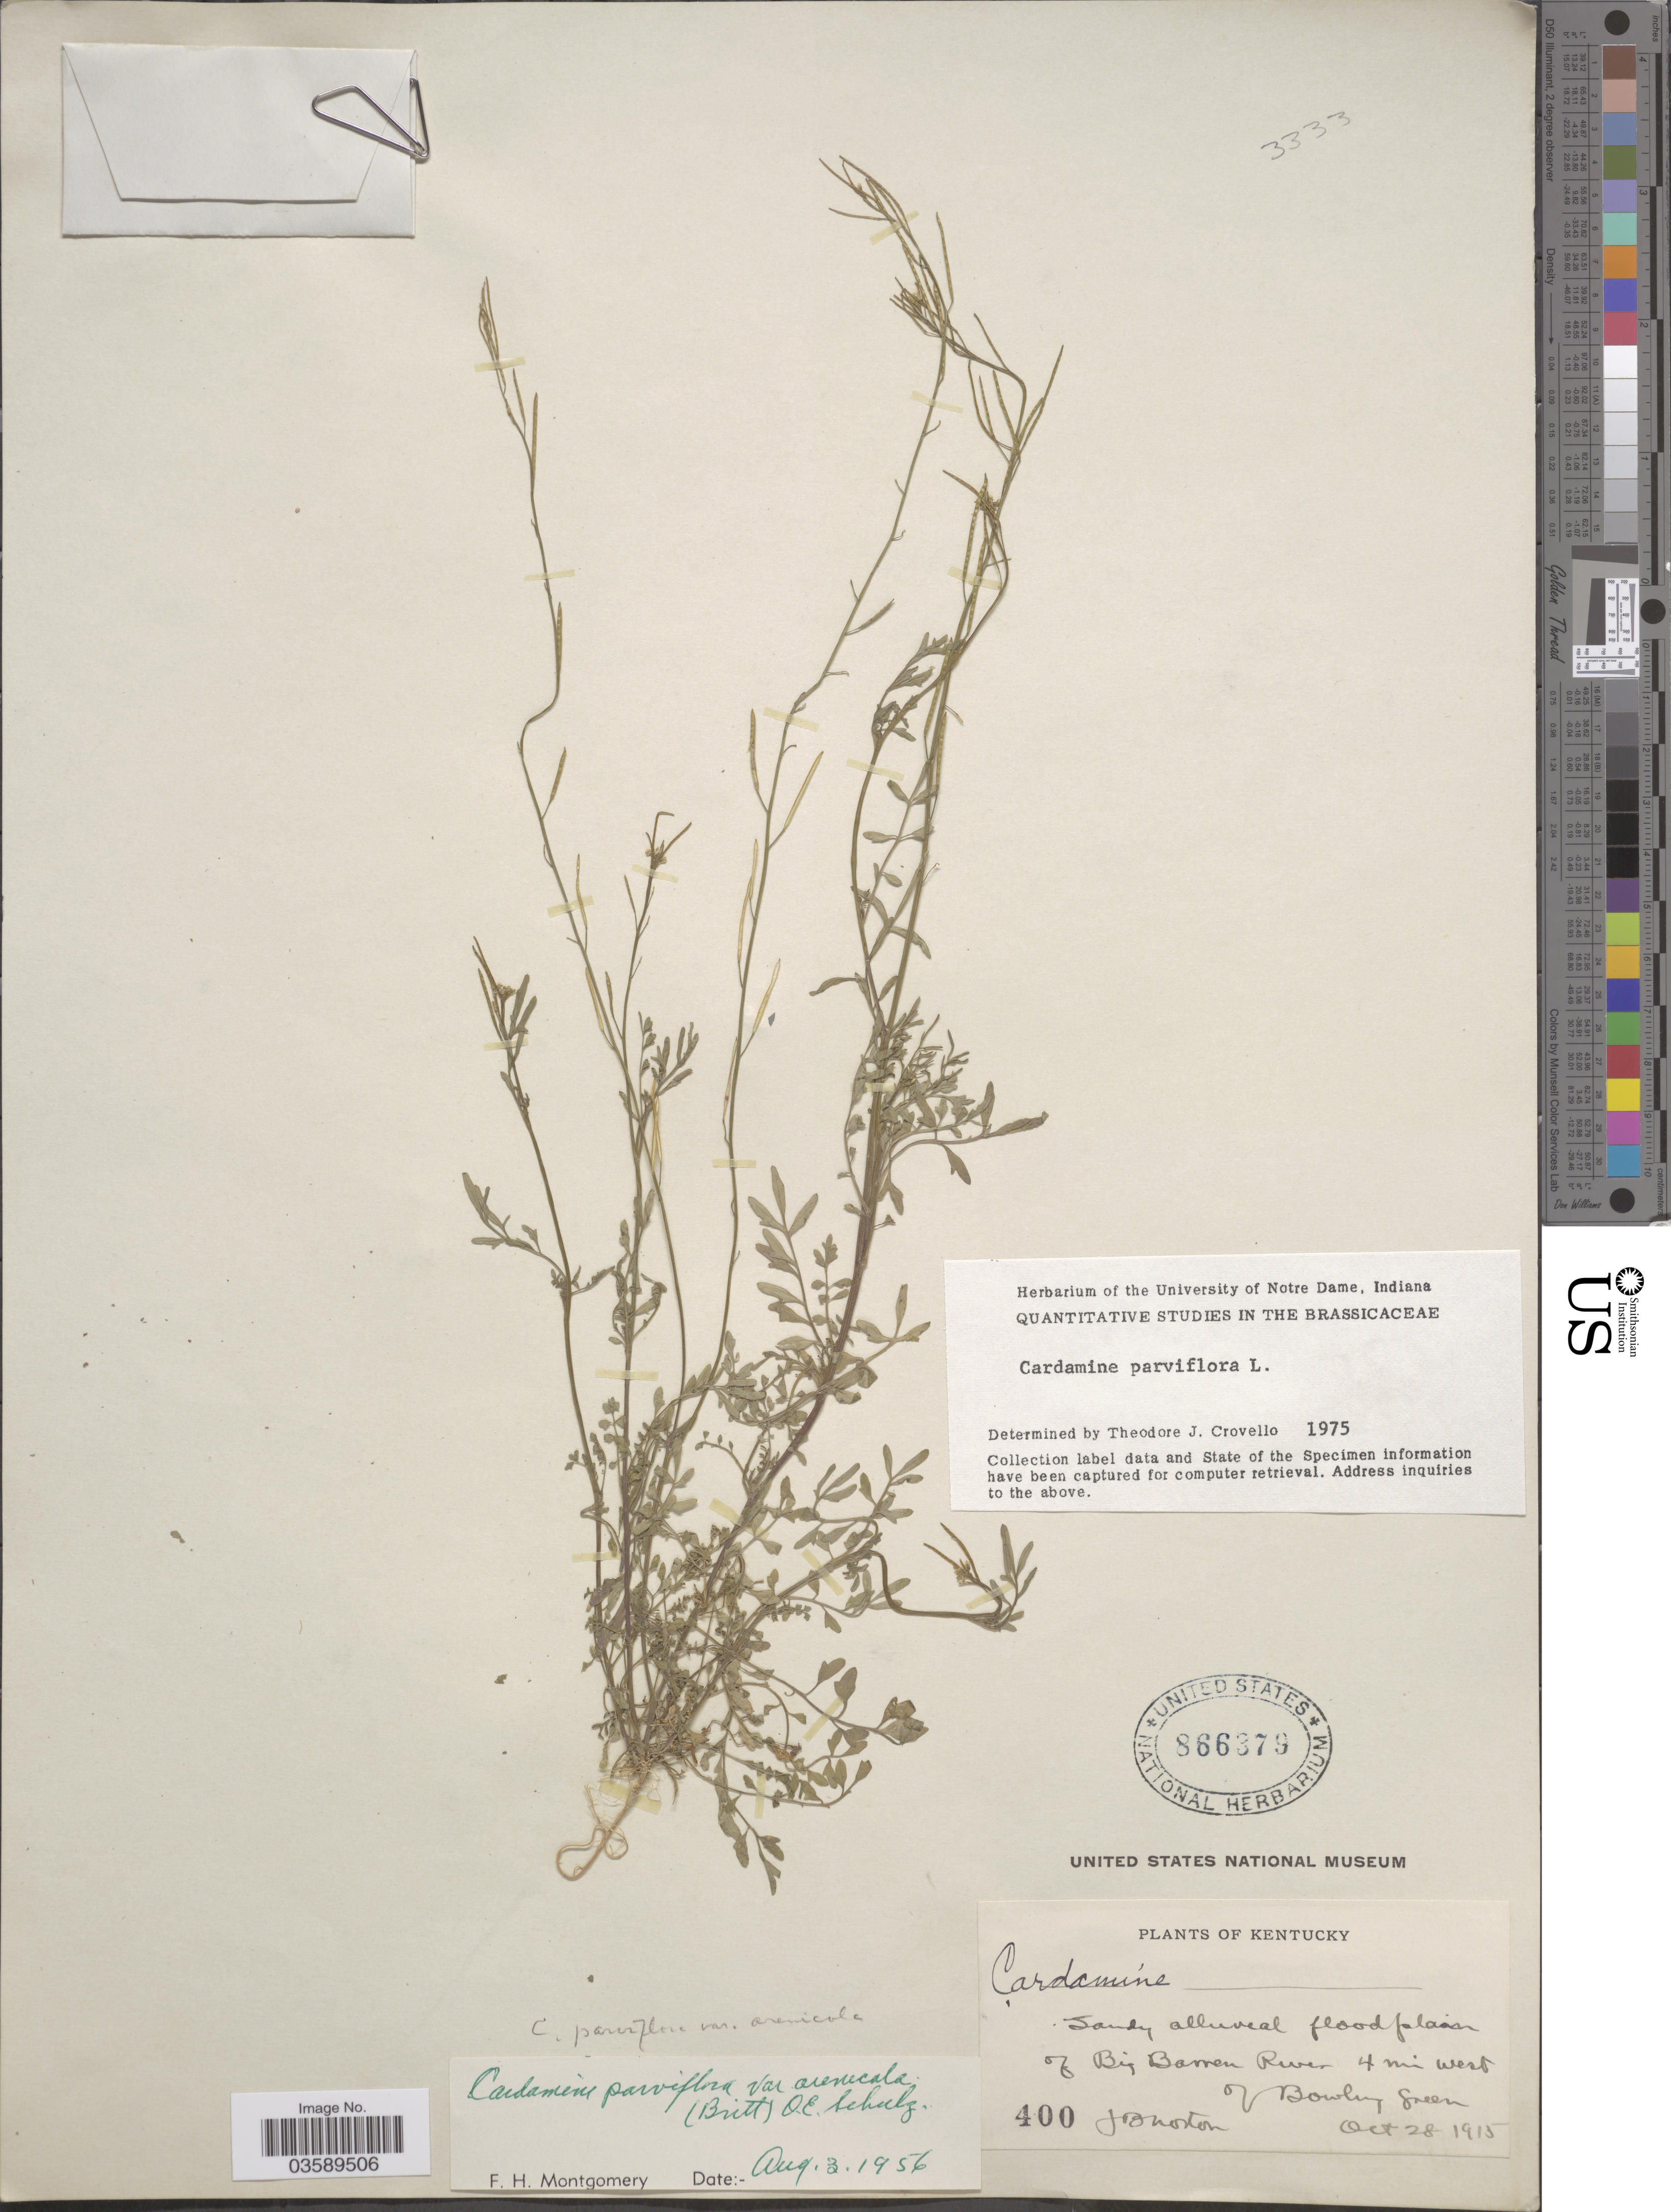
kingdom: Plantae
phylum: Tracheophyta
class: Magnoliopsida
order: Brassicales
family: Brassicaceae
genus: Cardamine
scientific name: Cardamine parviflora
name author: L.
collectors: J. B. Norton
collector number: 400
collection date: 1915-10-28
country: United States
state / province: Kentucky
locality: Big Barren River 4 miles west of Bowling Green.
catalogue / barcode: US 866379